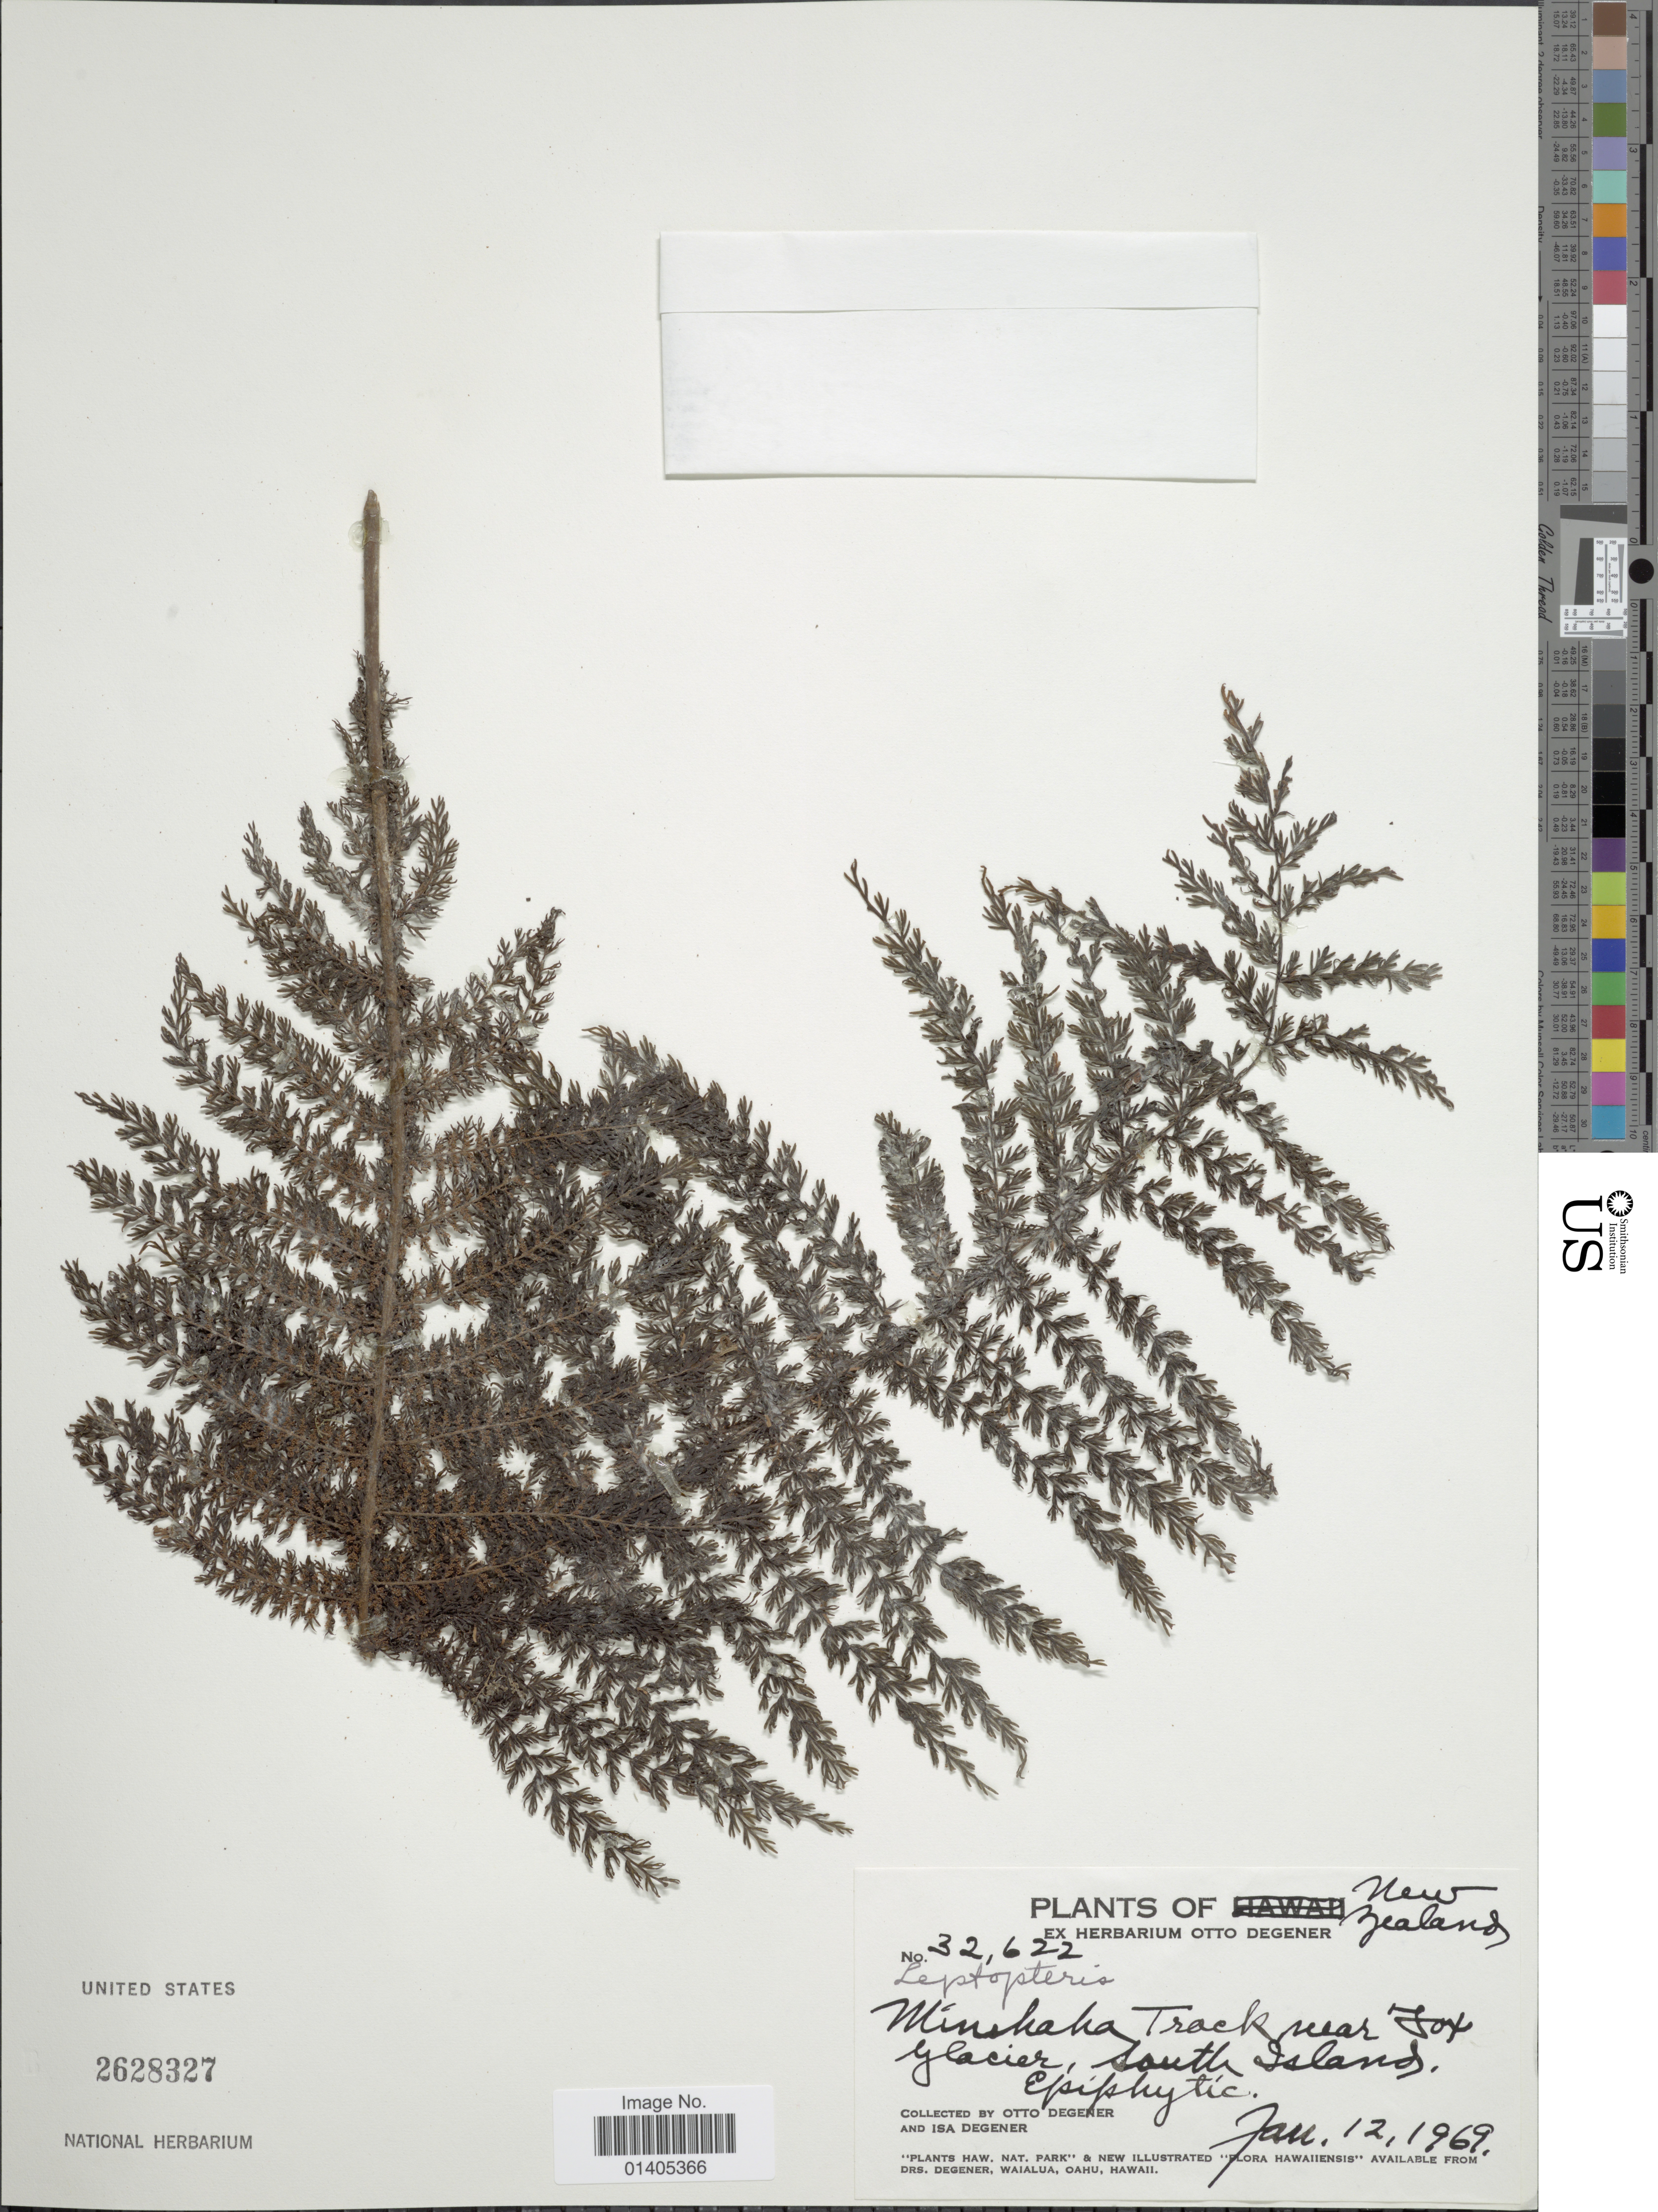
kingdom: Plantae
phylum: Tracheophyta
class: Polypodiopsida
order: Osmundales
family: Osmundaceae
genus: Leptopteris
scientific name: Leptopteris superba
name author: (Colenso) C. Presl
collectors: O. Degener & I. Degener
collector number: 32622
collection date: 1969-01-12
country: New Zealand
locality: Minnehaha Track near Fox glacier, South Island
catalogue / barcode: US 2628327